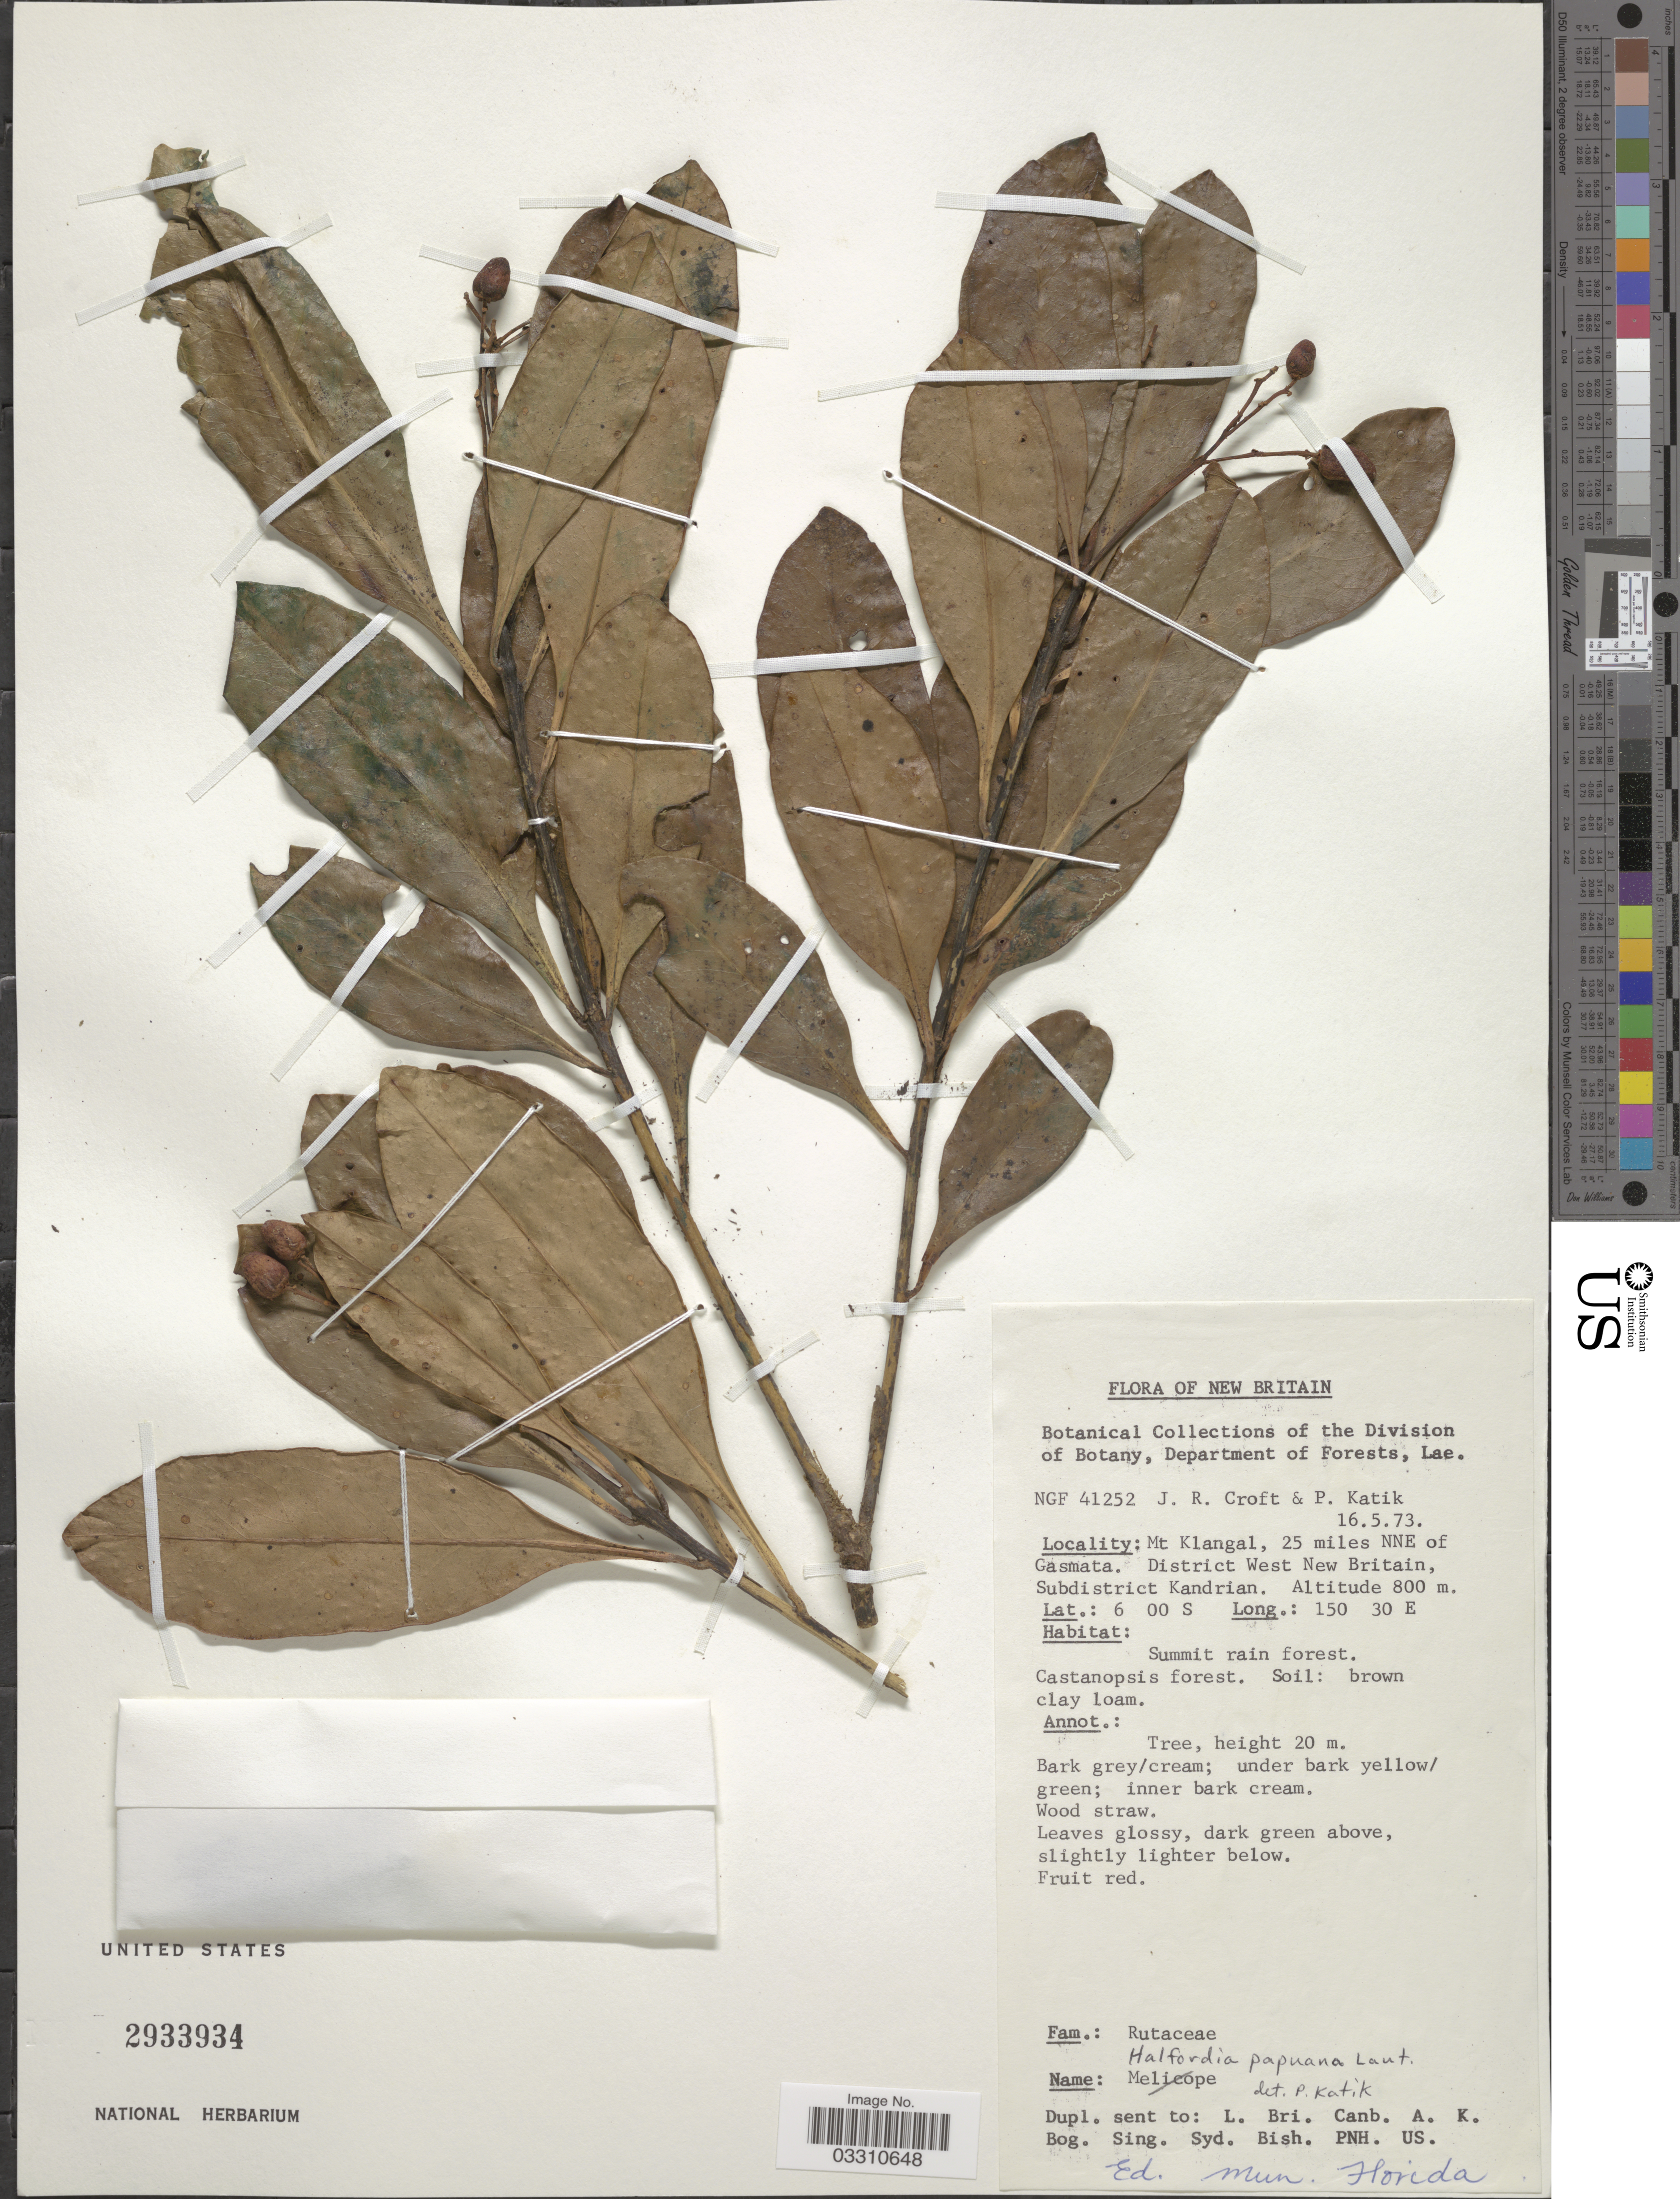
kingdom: Plantae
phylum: Tracheophyta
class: Magnoliopsida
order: Sapindales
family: Rutaceae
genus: Halfordia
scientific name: Halfordia papuana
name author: Lauterb.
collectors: J. R. Croft & P. Katik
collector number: NGF41252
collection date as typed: Transcribed d/m/y: 16/5/73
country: Papua New Guinea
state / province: West New Britain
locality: New Britain. Mt Klangal, 25 miles NNE of Gasmata. District West New Britain, Subdistrict Kandrian.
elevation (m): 800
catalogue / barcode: US 2933934